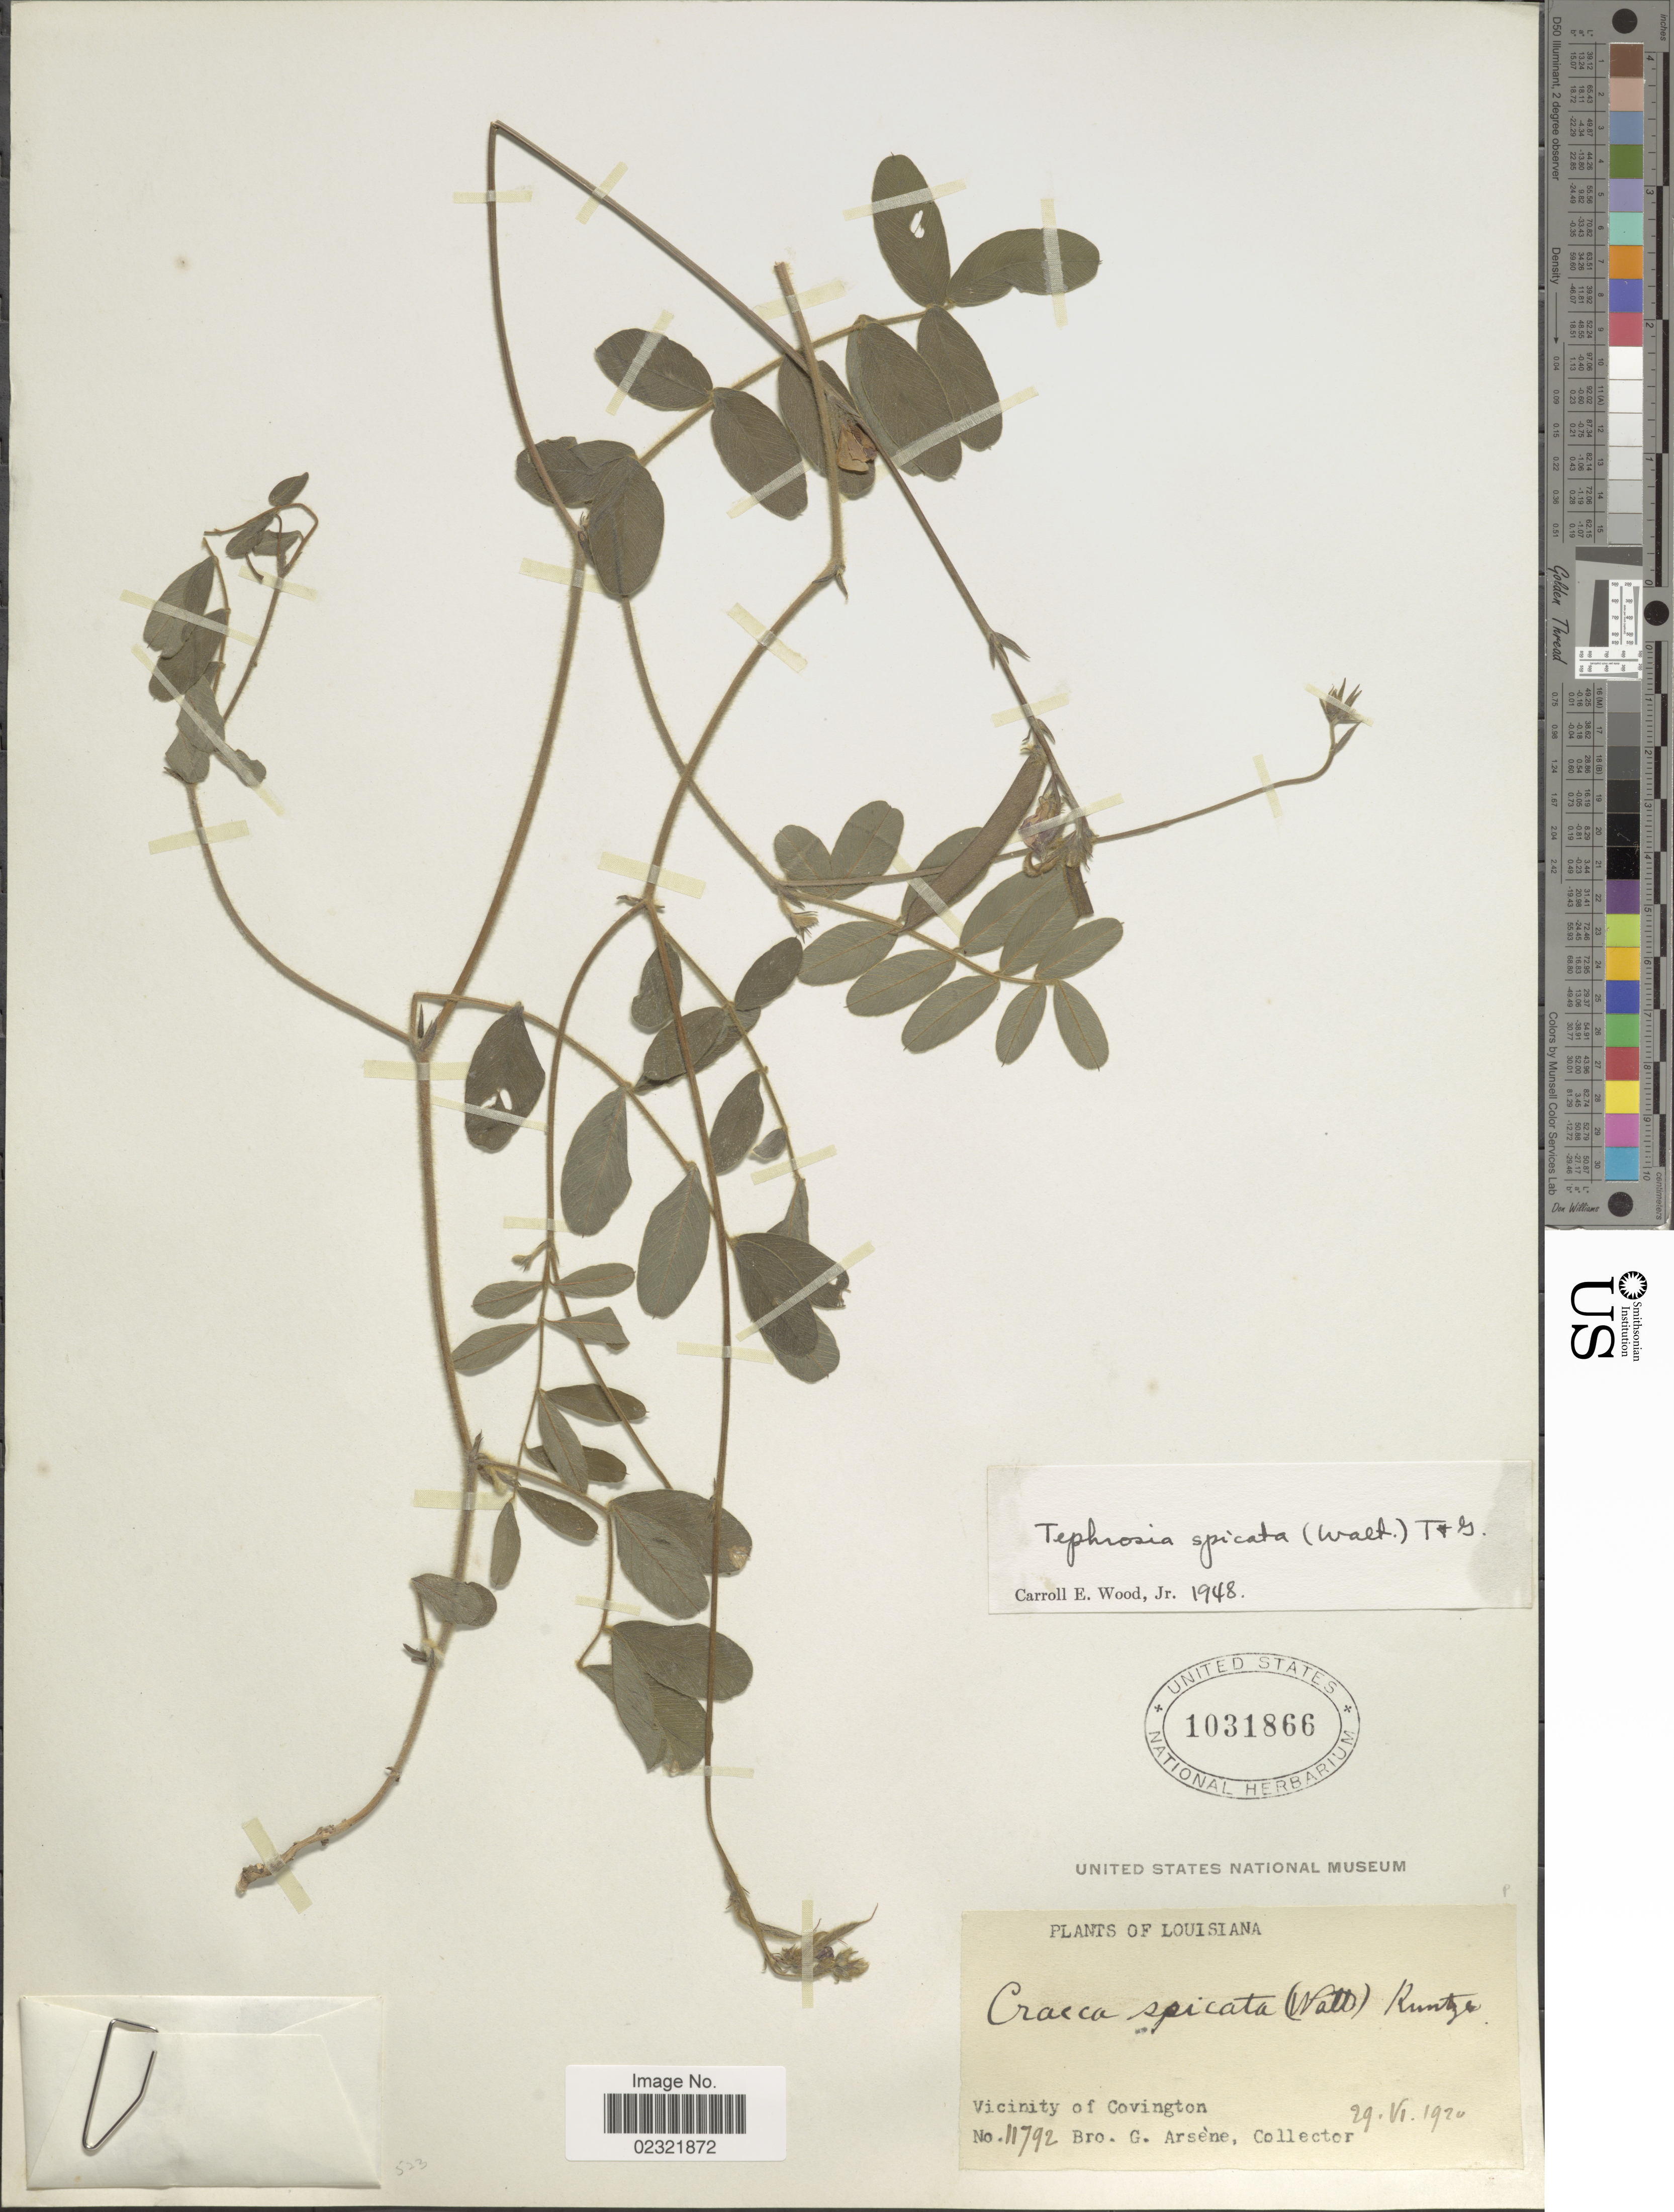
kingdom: Plantae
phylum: Tracheophyta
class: Magnoliopsida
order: Fabales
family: Fabaceae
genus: Tephrosia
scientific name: Tephrosia spicata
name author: (Walter) Torr. & A. Gray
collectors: Bro. G. Arsène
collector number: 11792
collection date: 1920-06-29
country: United States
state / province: Louisiana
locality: Vicinity of Covington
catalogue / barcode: US 1031866